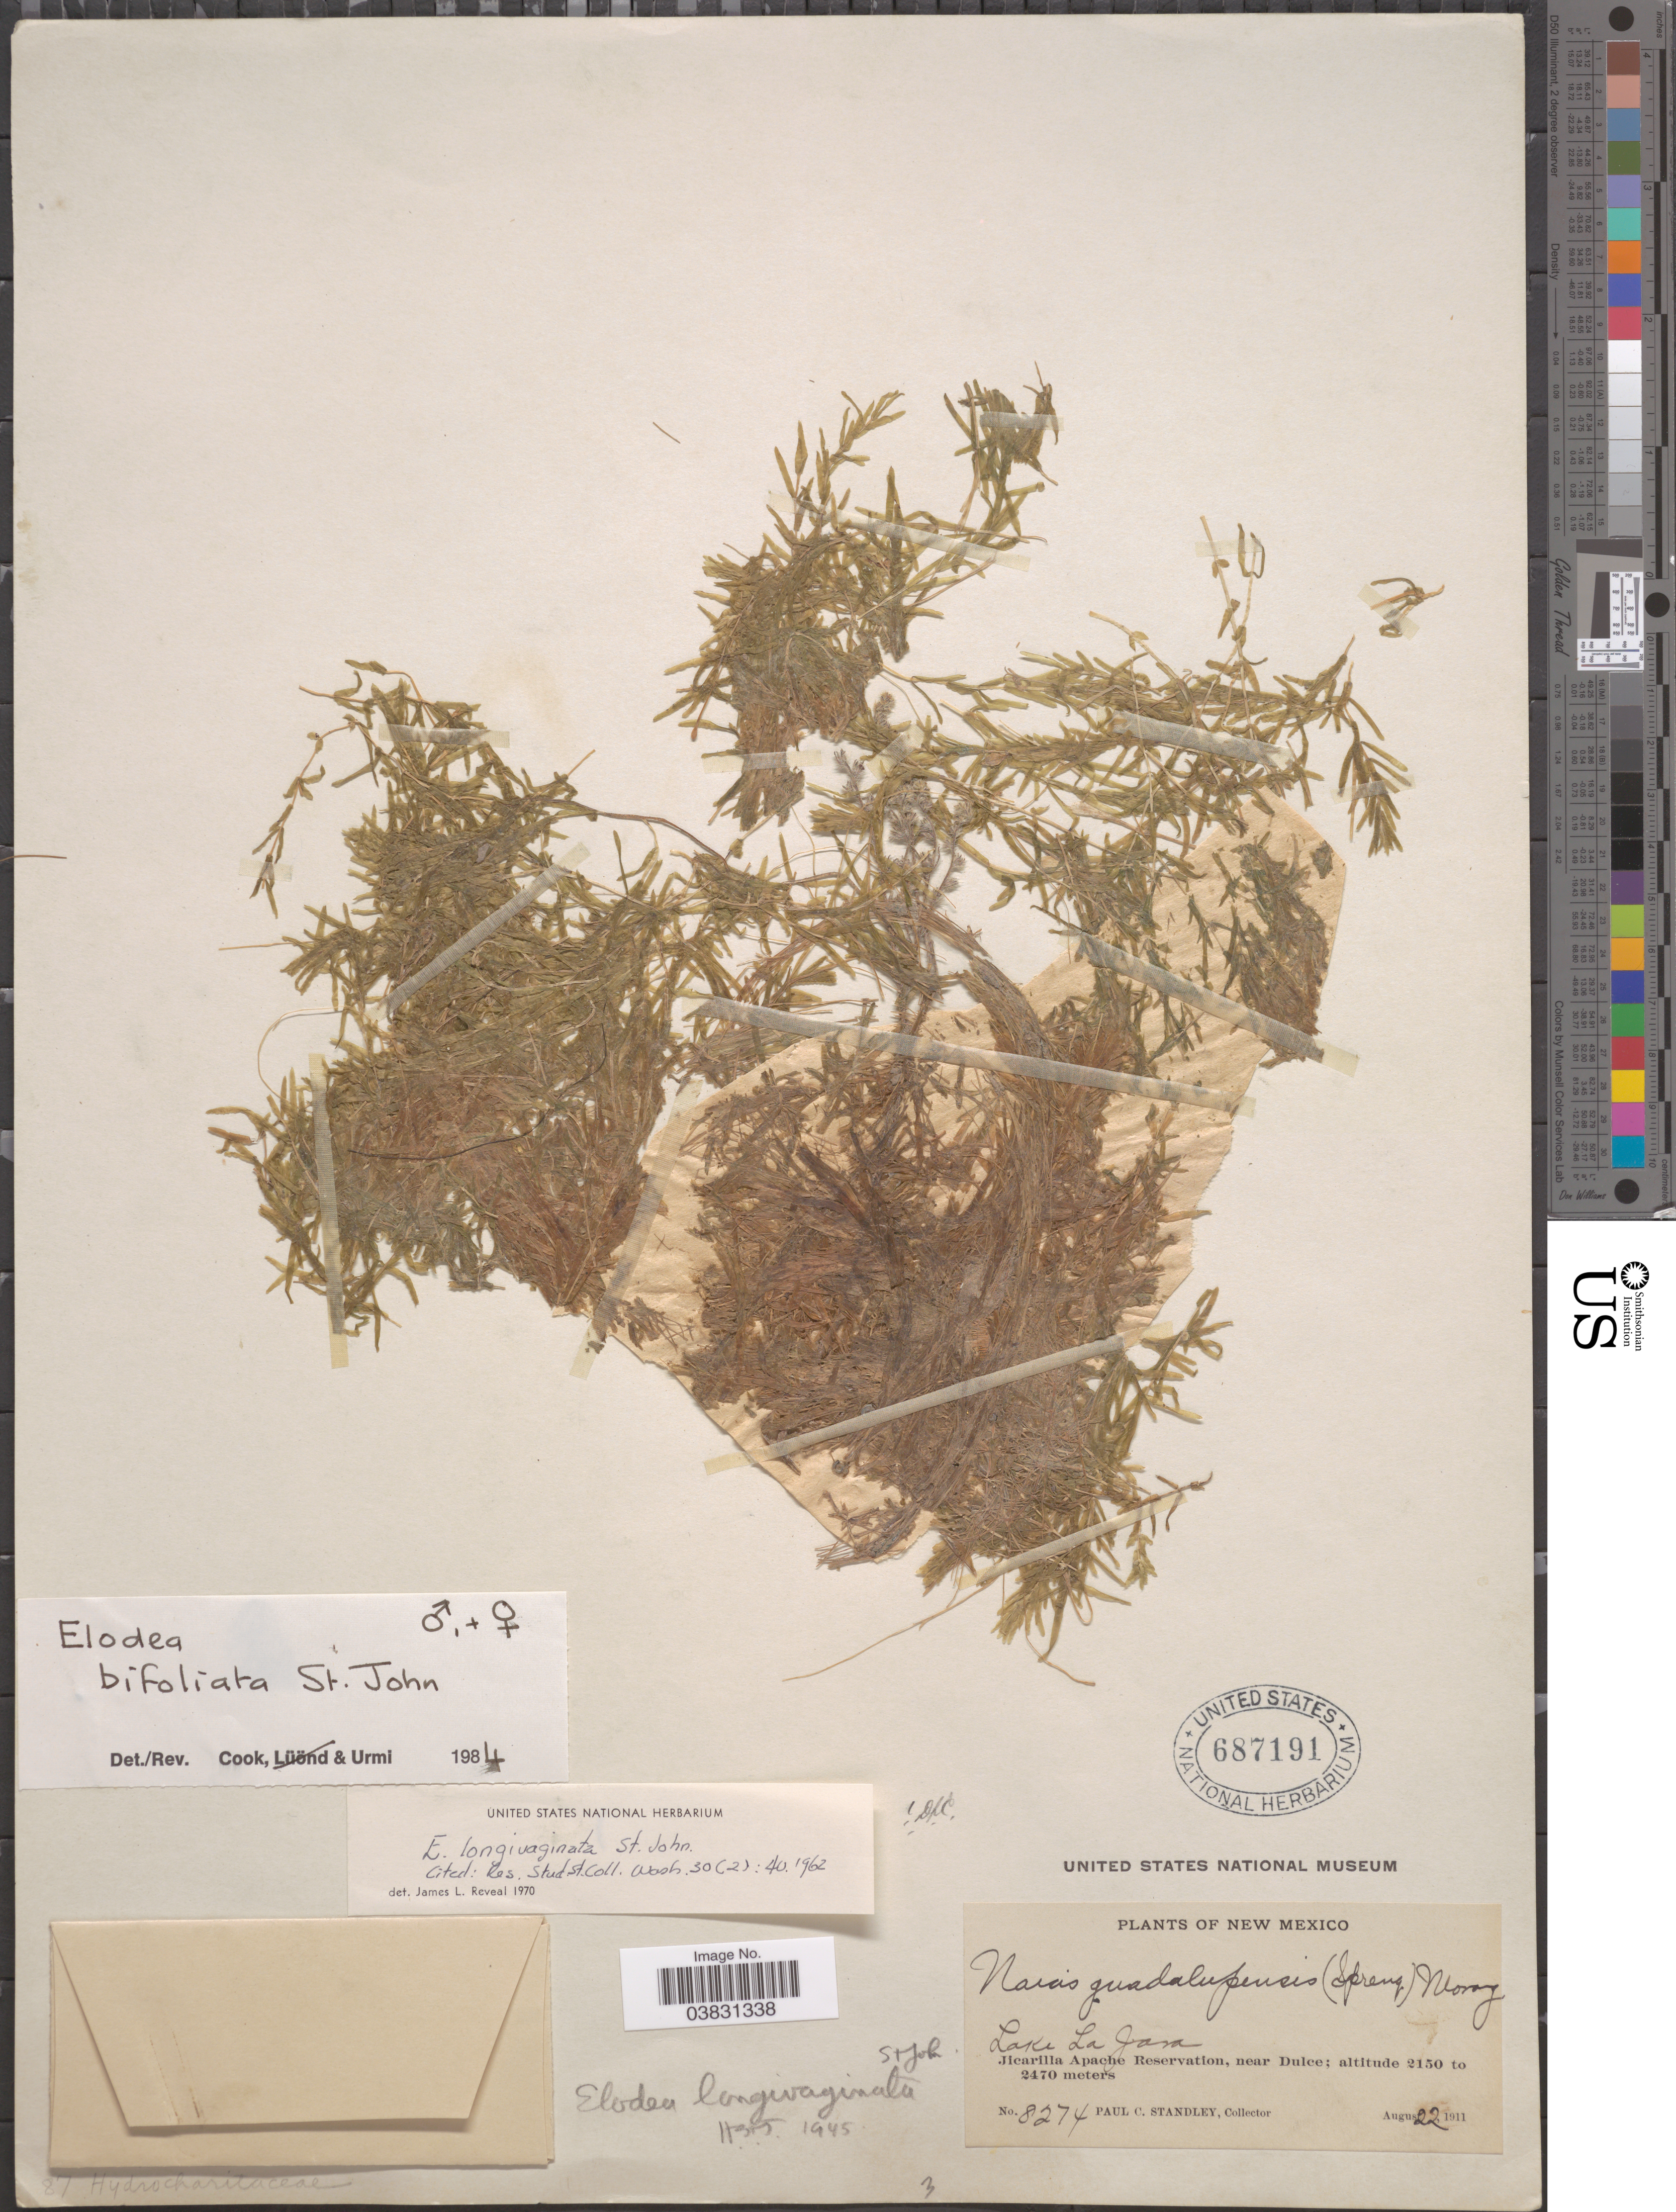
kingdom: Plantae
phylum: Tracheophyta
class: Liliopsida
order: Alismatales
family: Hydrocharitaceae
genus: Elodea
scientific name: Elodea bifoliata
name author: H. St. John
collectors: P. C. Standley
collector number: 8274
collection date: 1911-08-22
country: United States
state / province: New Mexico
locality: Lake La Jara. Jicarilla Apache Reservation, near Dulce.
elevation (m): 2150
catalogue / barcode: US 687191